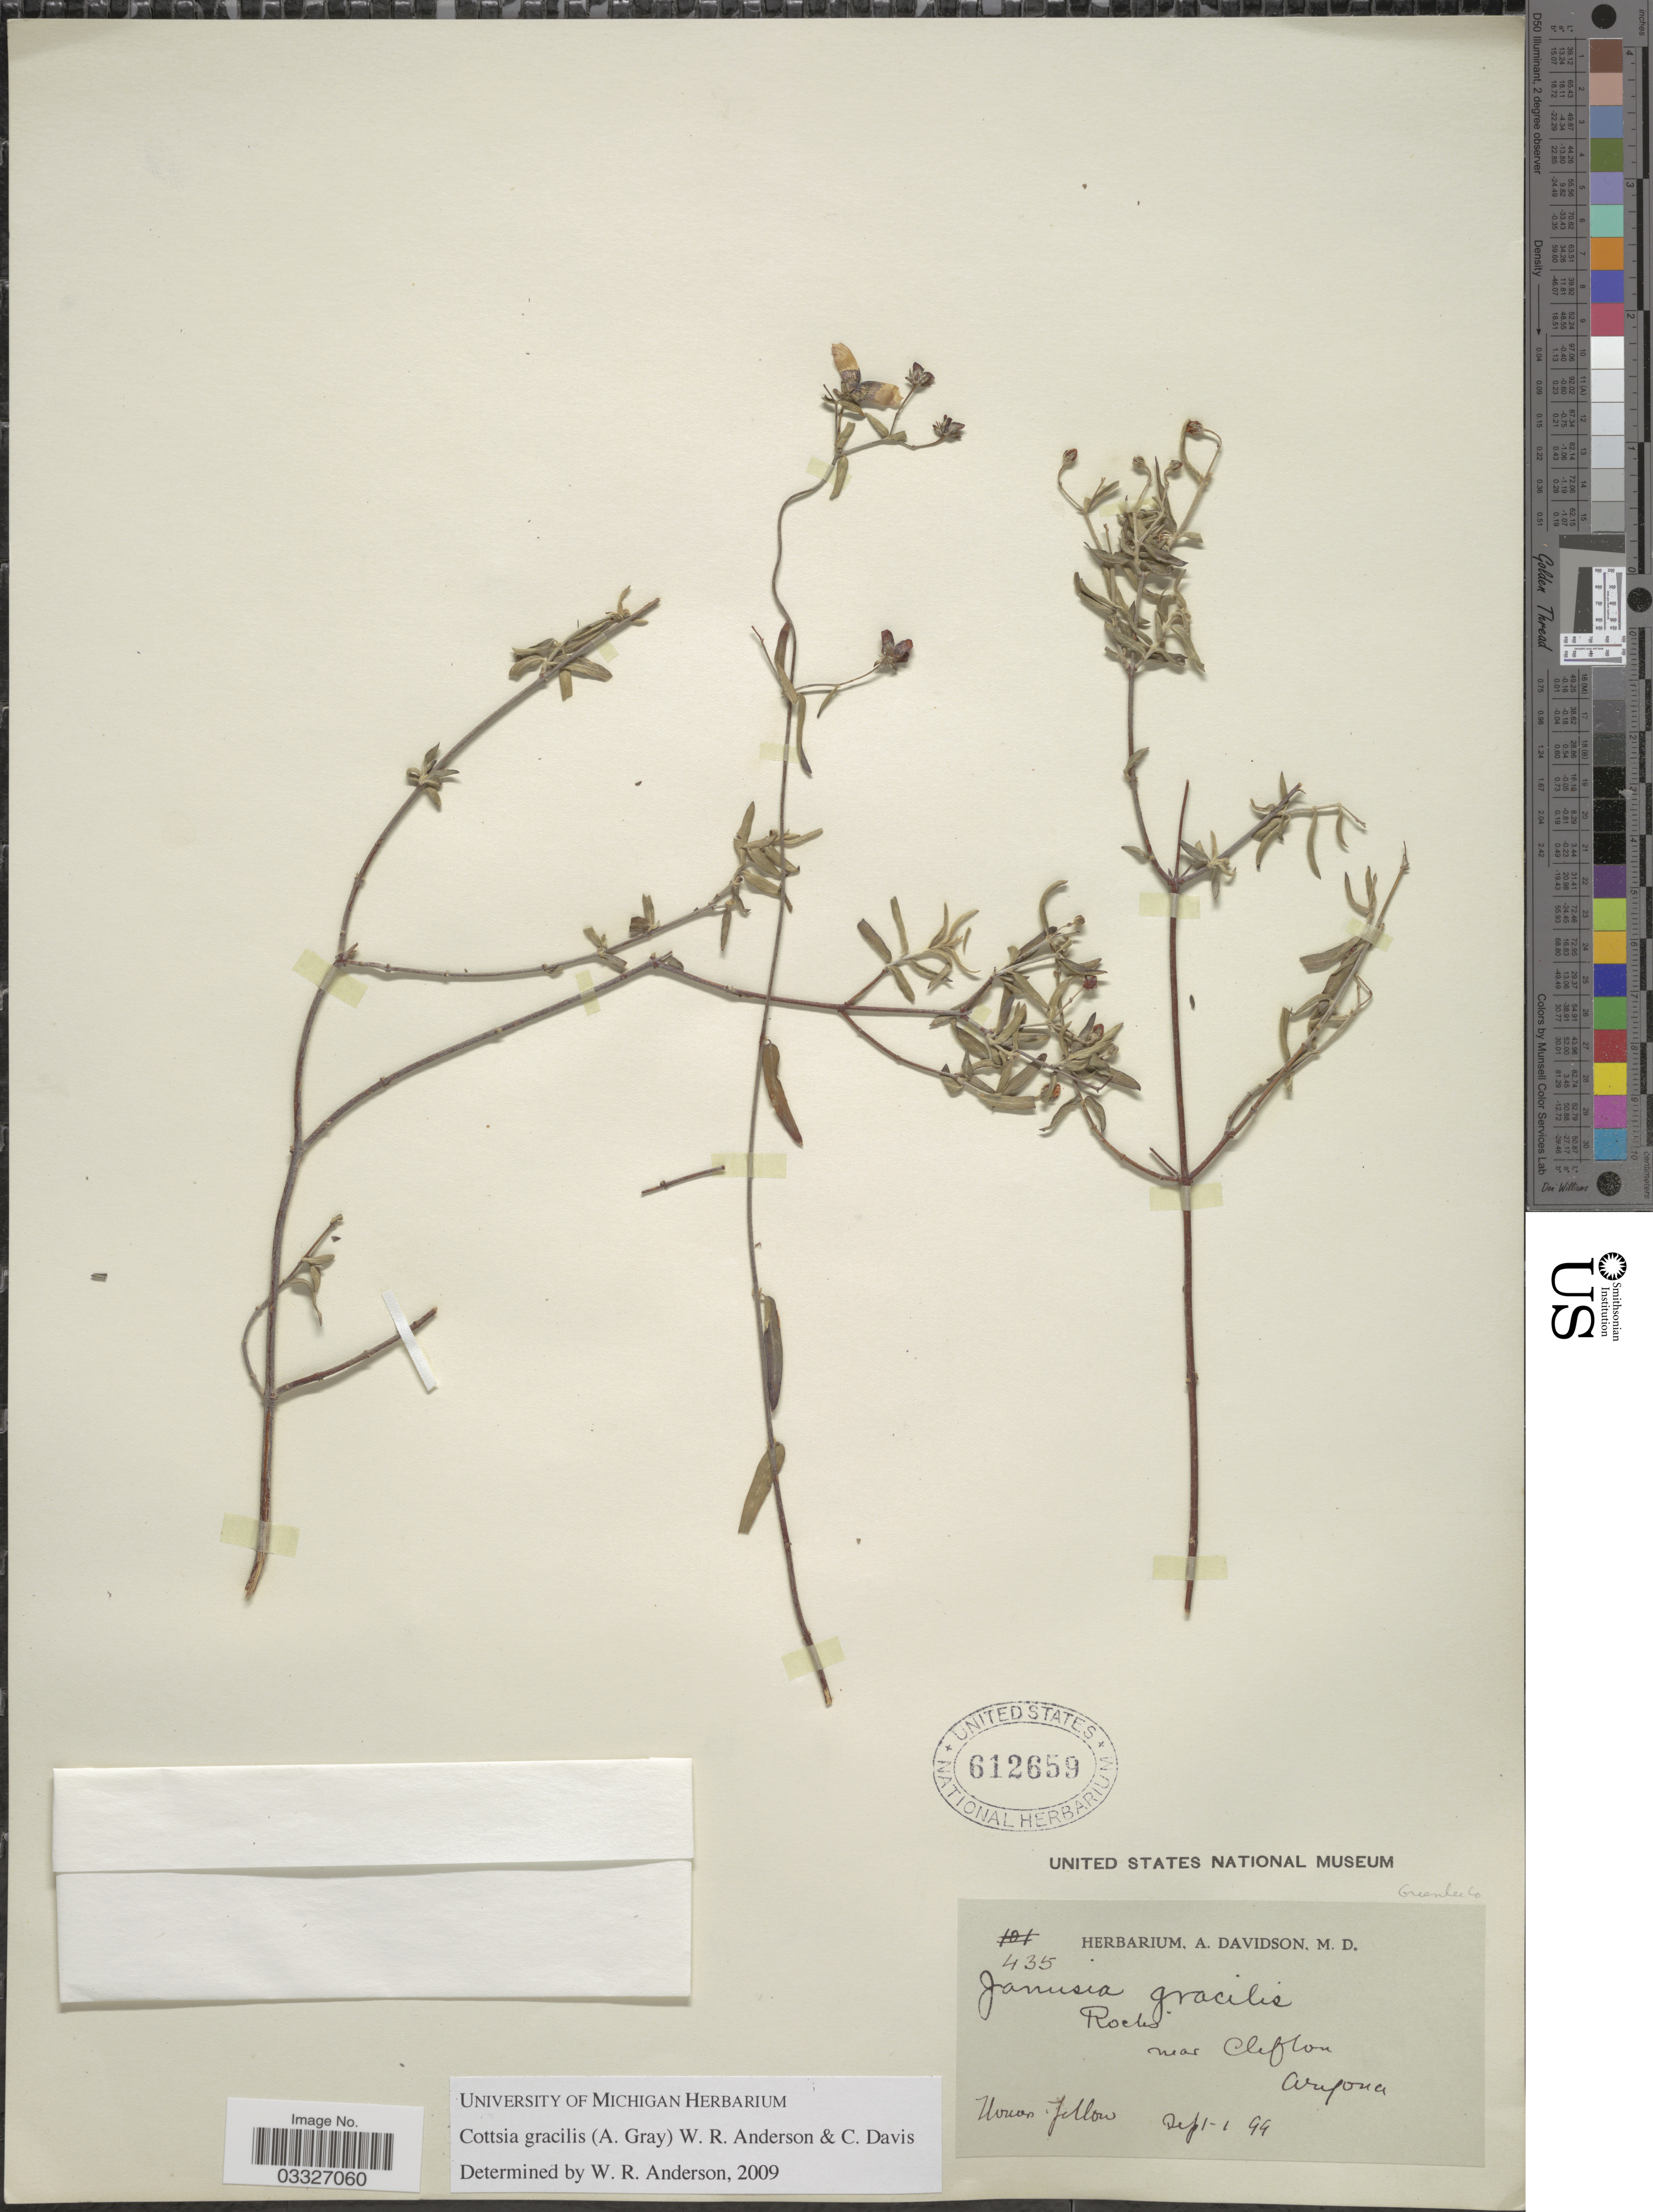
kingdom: Plantae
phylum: Tracheophyta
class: Magnoliopsida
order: Malpighiales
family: Malpighiaceae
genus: Cottsia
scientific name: Cottsia gracilis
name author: (A. Gray) W.R. Anderson & C. Davis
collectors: A. Davidson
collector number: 435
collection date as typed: Transcribed d/m/y: 1/9/99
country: United States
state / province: Arizona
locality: Near Clifton. Greenlee Co.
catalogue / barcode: US 612659